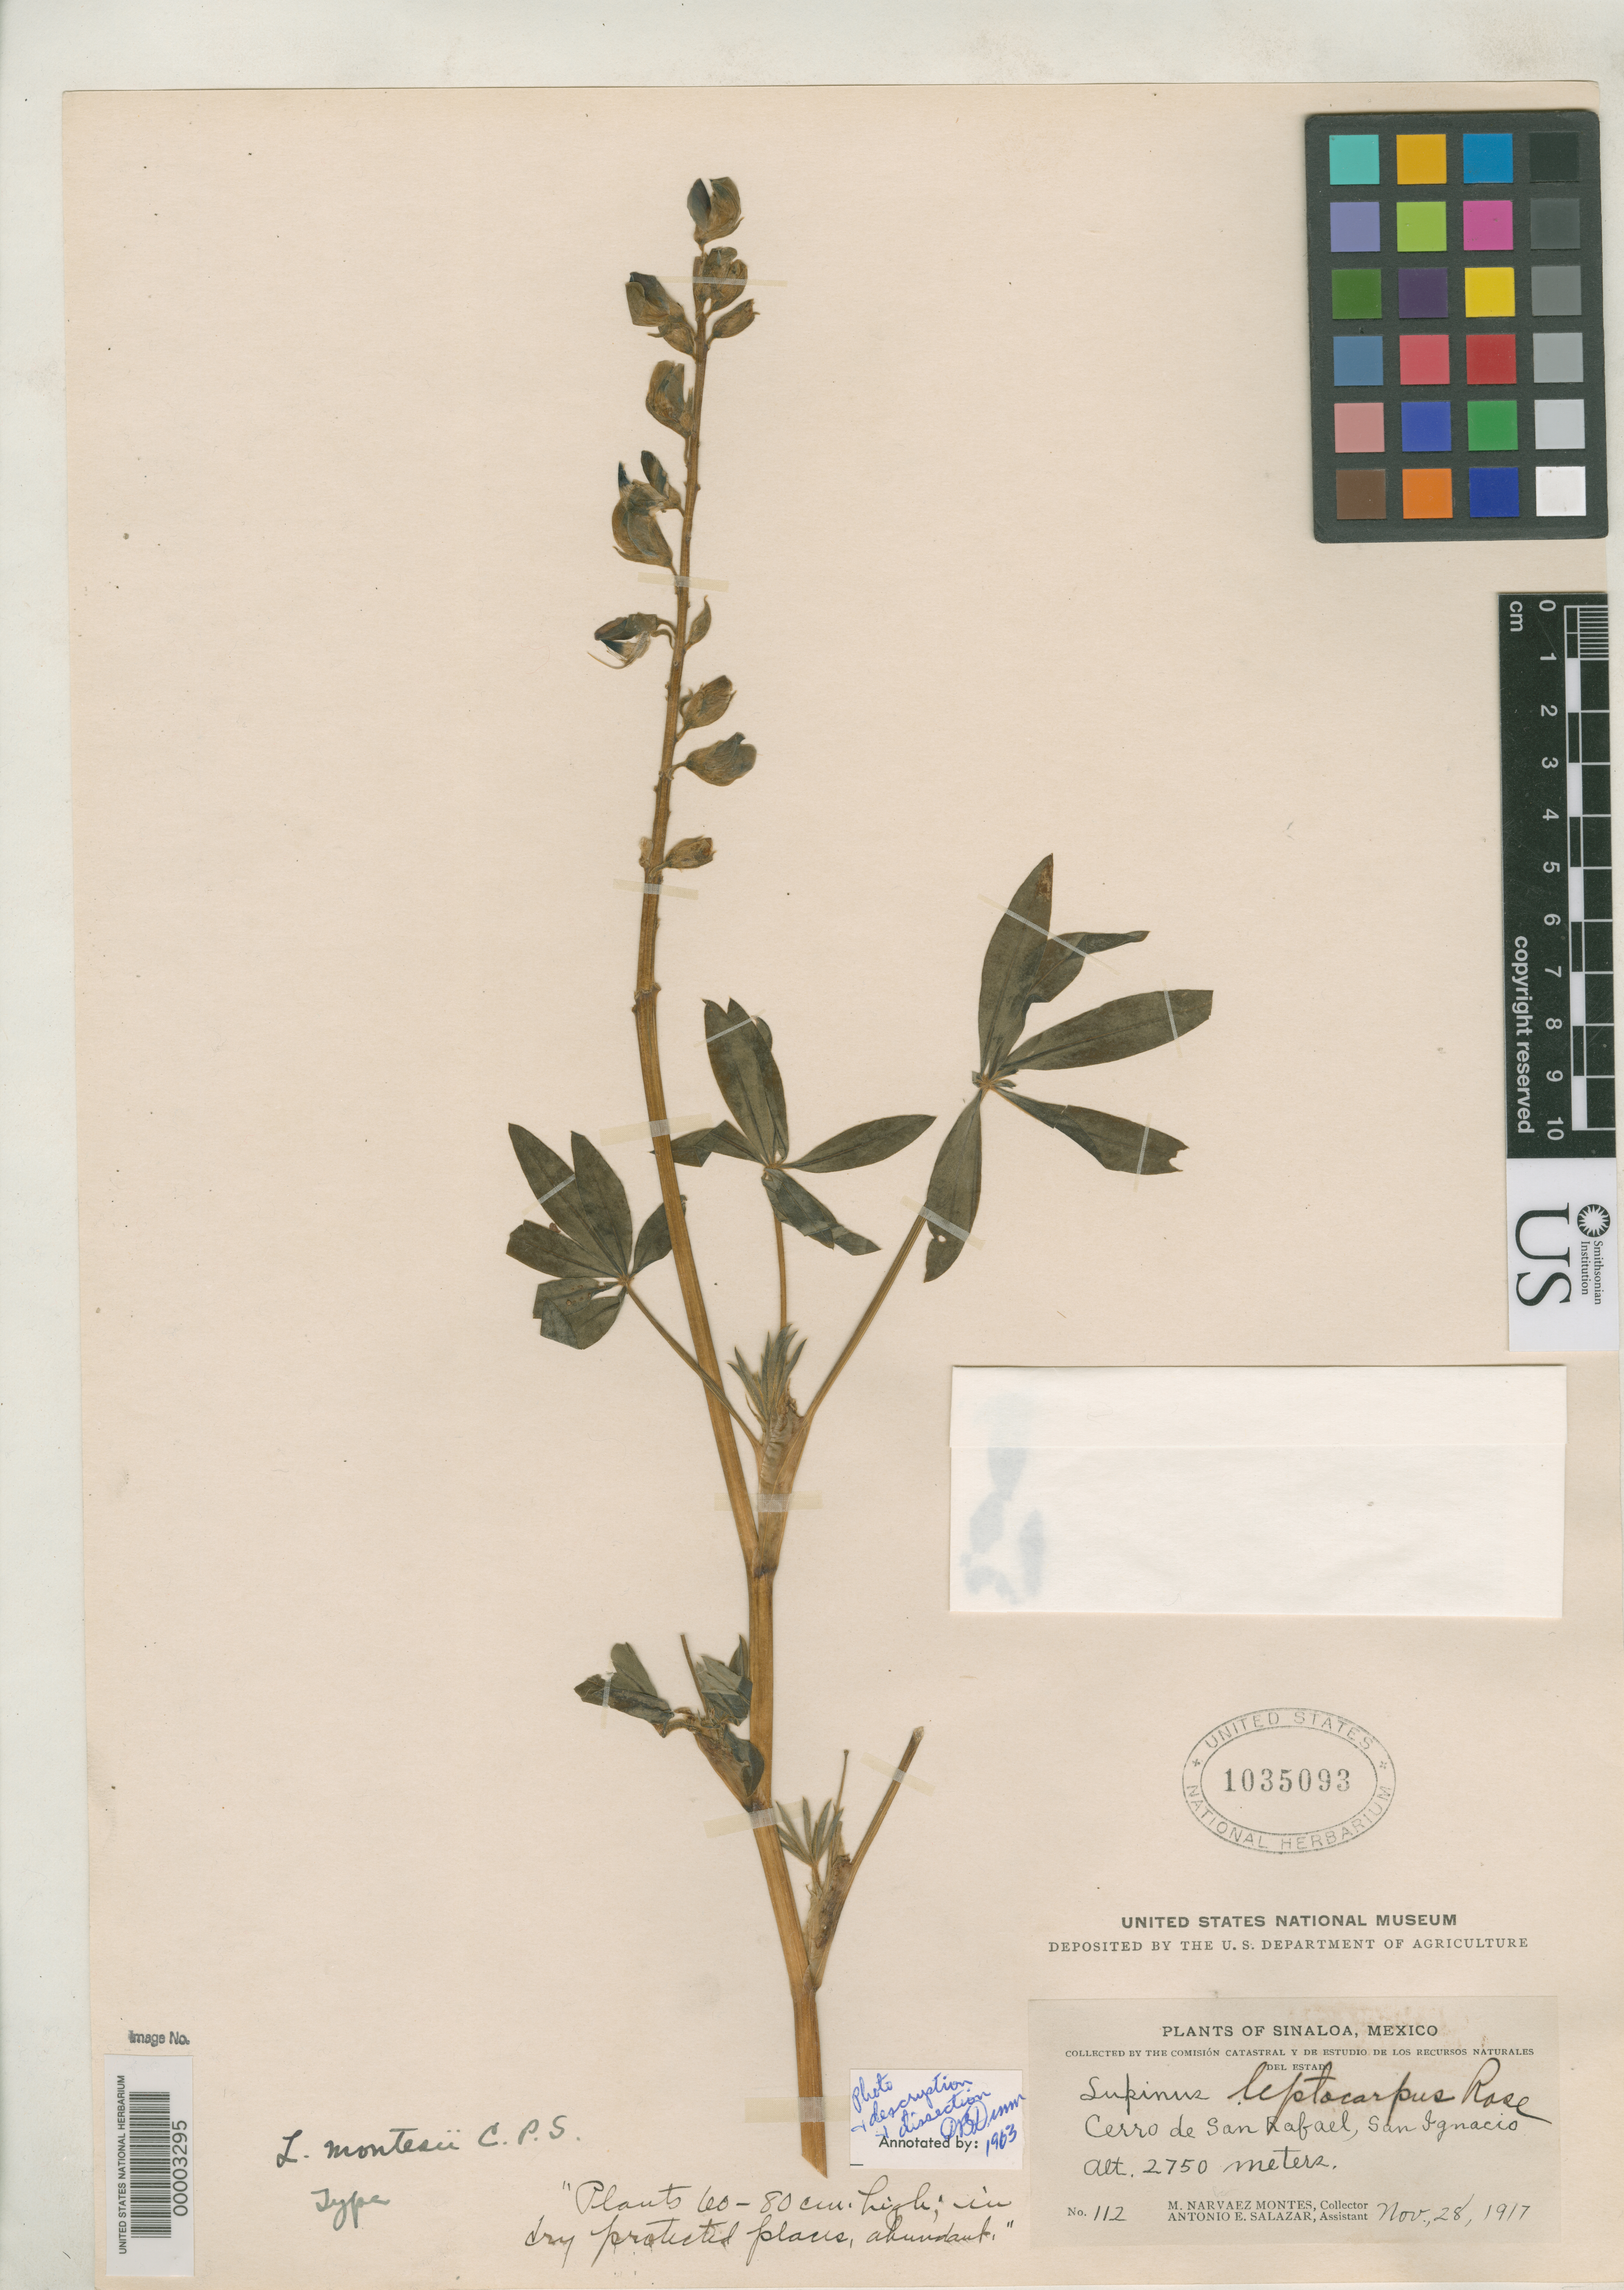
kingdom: Plantae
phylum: Tracheophyta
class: Magnoliopsida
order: Fabales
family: Fabaceae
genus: Lupinus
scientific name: Lupinus montesii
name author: C.P. Sm.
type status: Holotype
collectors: M. Montes & A. E. Salazar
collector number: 112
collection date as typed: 28 Nov 1917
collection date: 1917-11-28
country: Mexico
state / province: Sinaloa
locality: Cerro de San Rafael, San Iqnacio.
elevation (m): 2750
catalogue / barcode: US 1035093